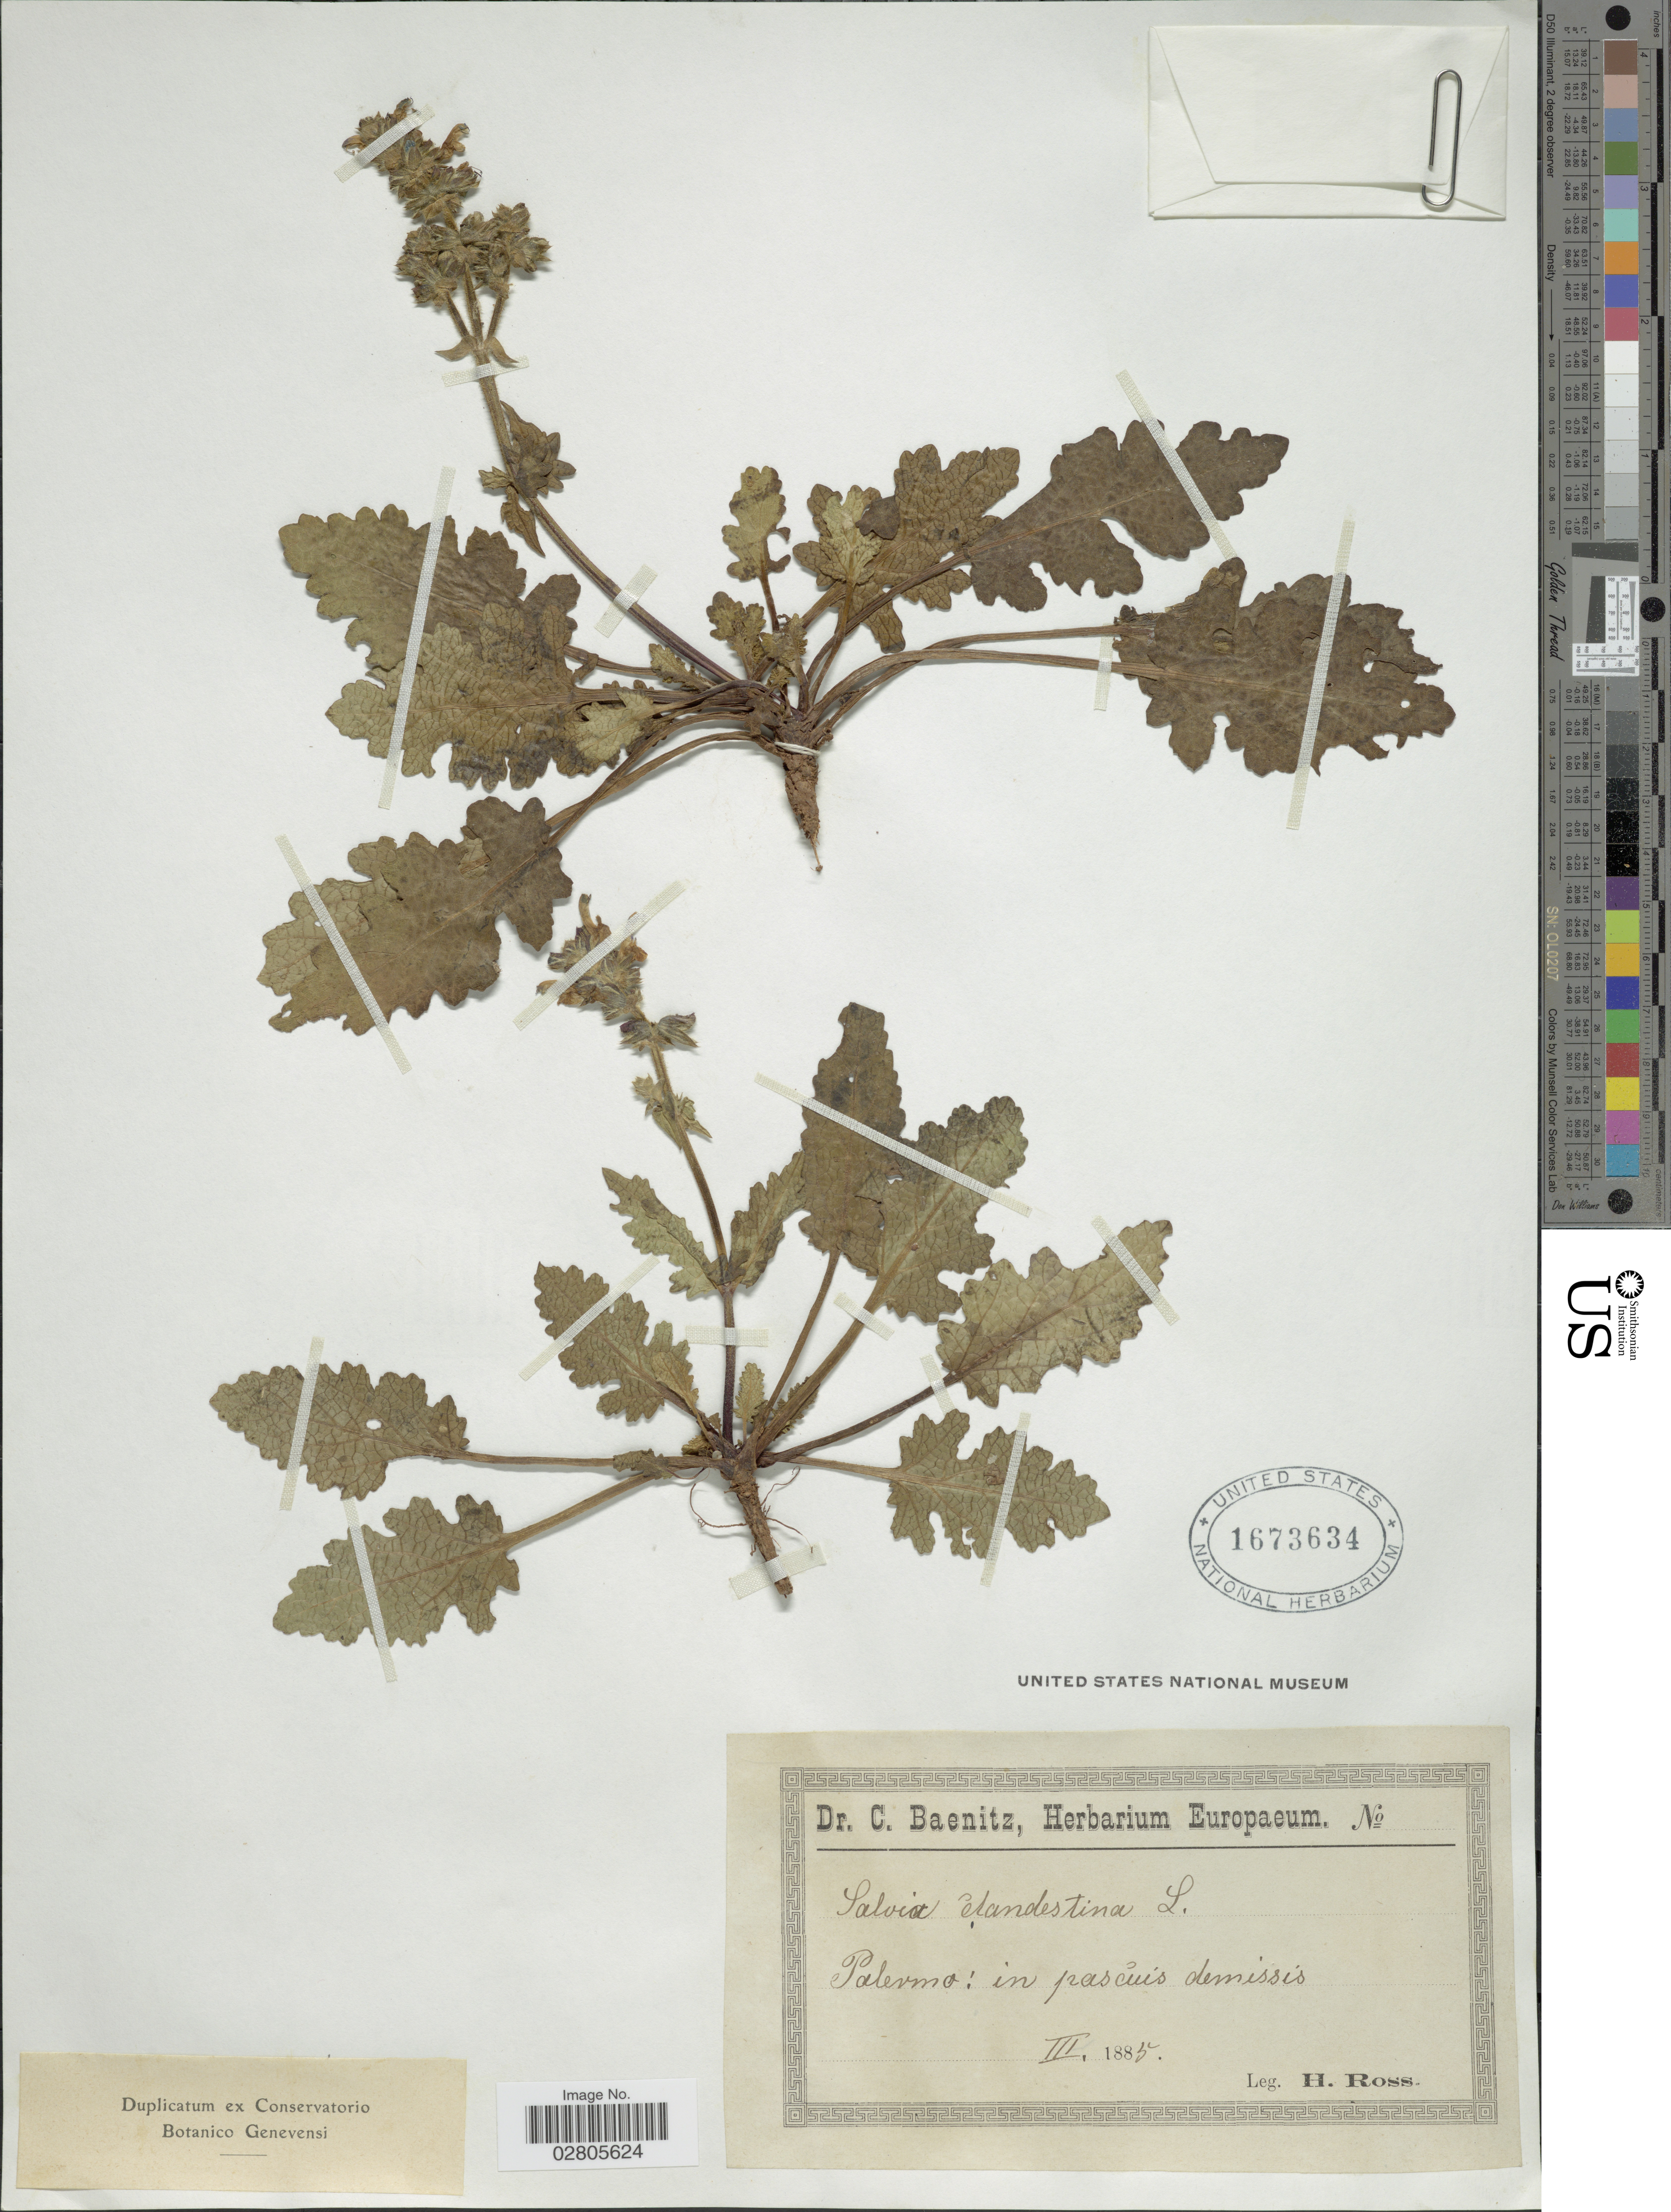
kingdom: Plantae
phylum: Tracheophyta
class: Magnoliopsida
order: Lamiales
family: Lamiaceae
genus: Salvia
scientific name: Salvia clandestina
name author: L.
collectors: H. Ross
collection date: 1885-03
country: Italy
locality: Palermo: in prascuis demissis.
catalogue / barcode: US 1673634